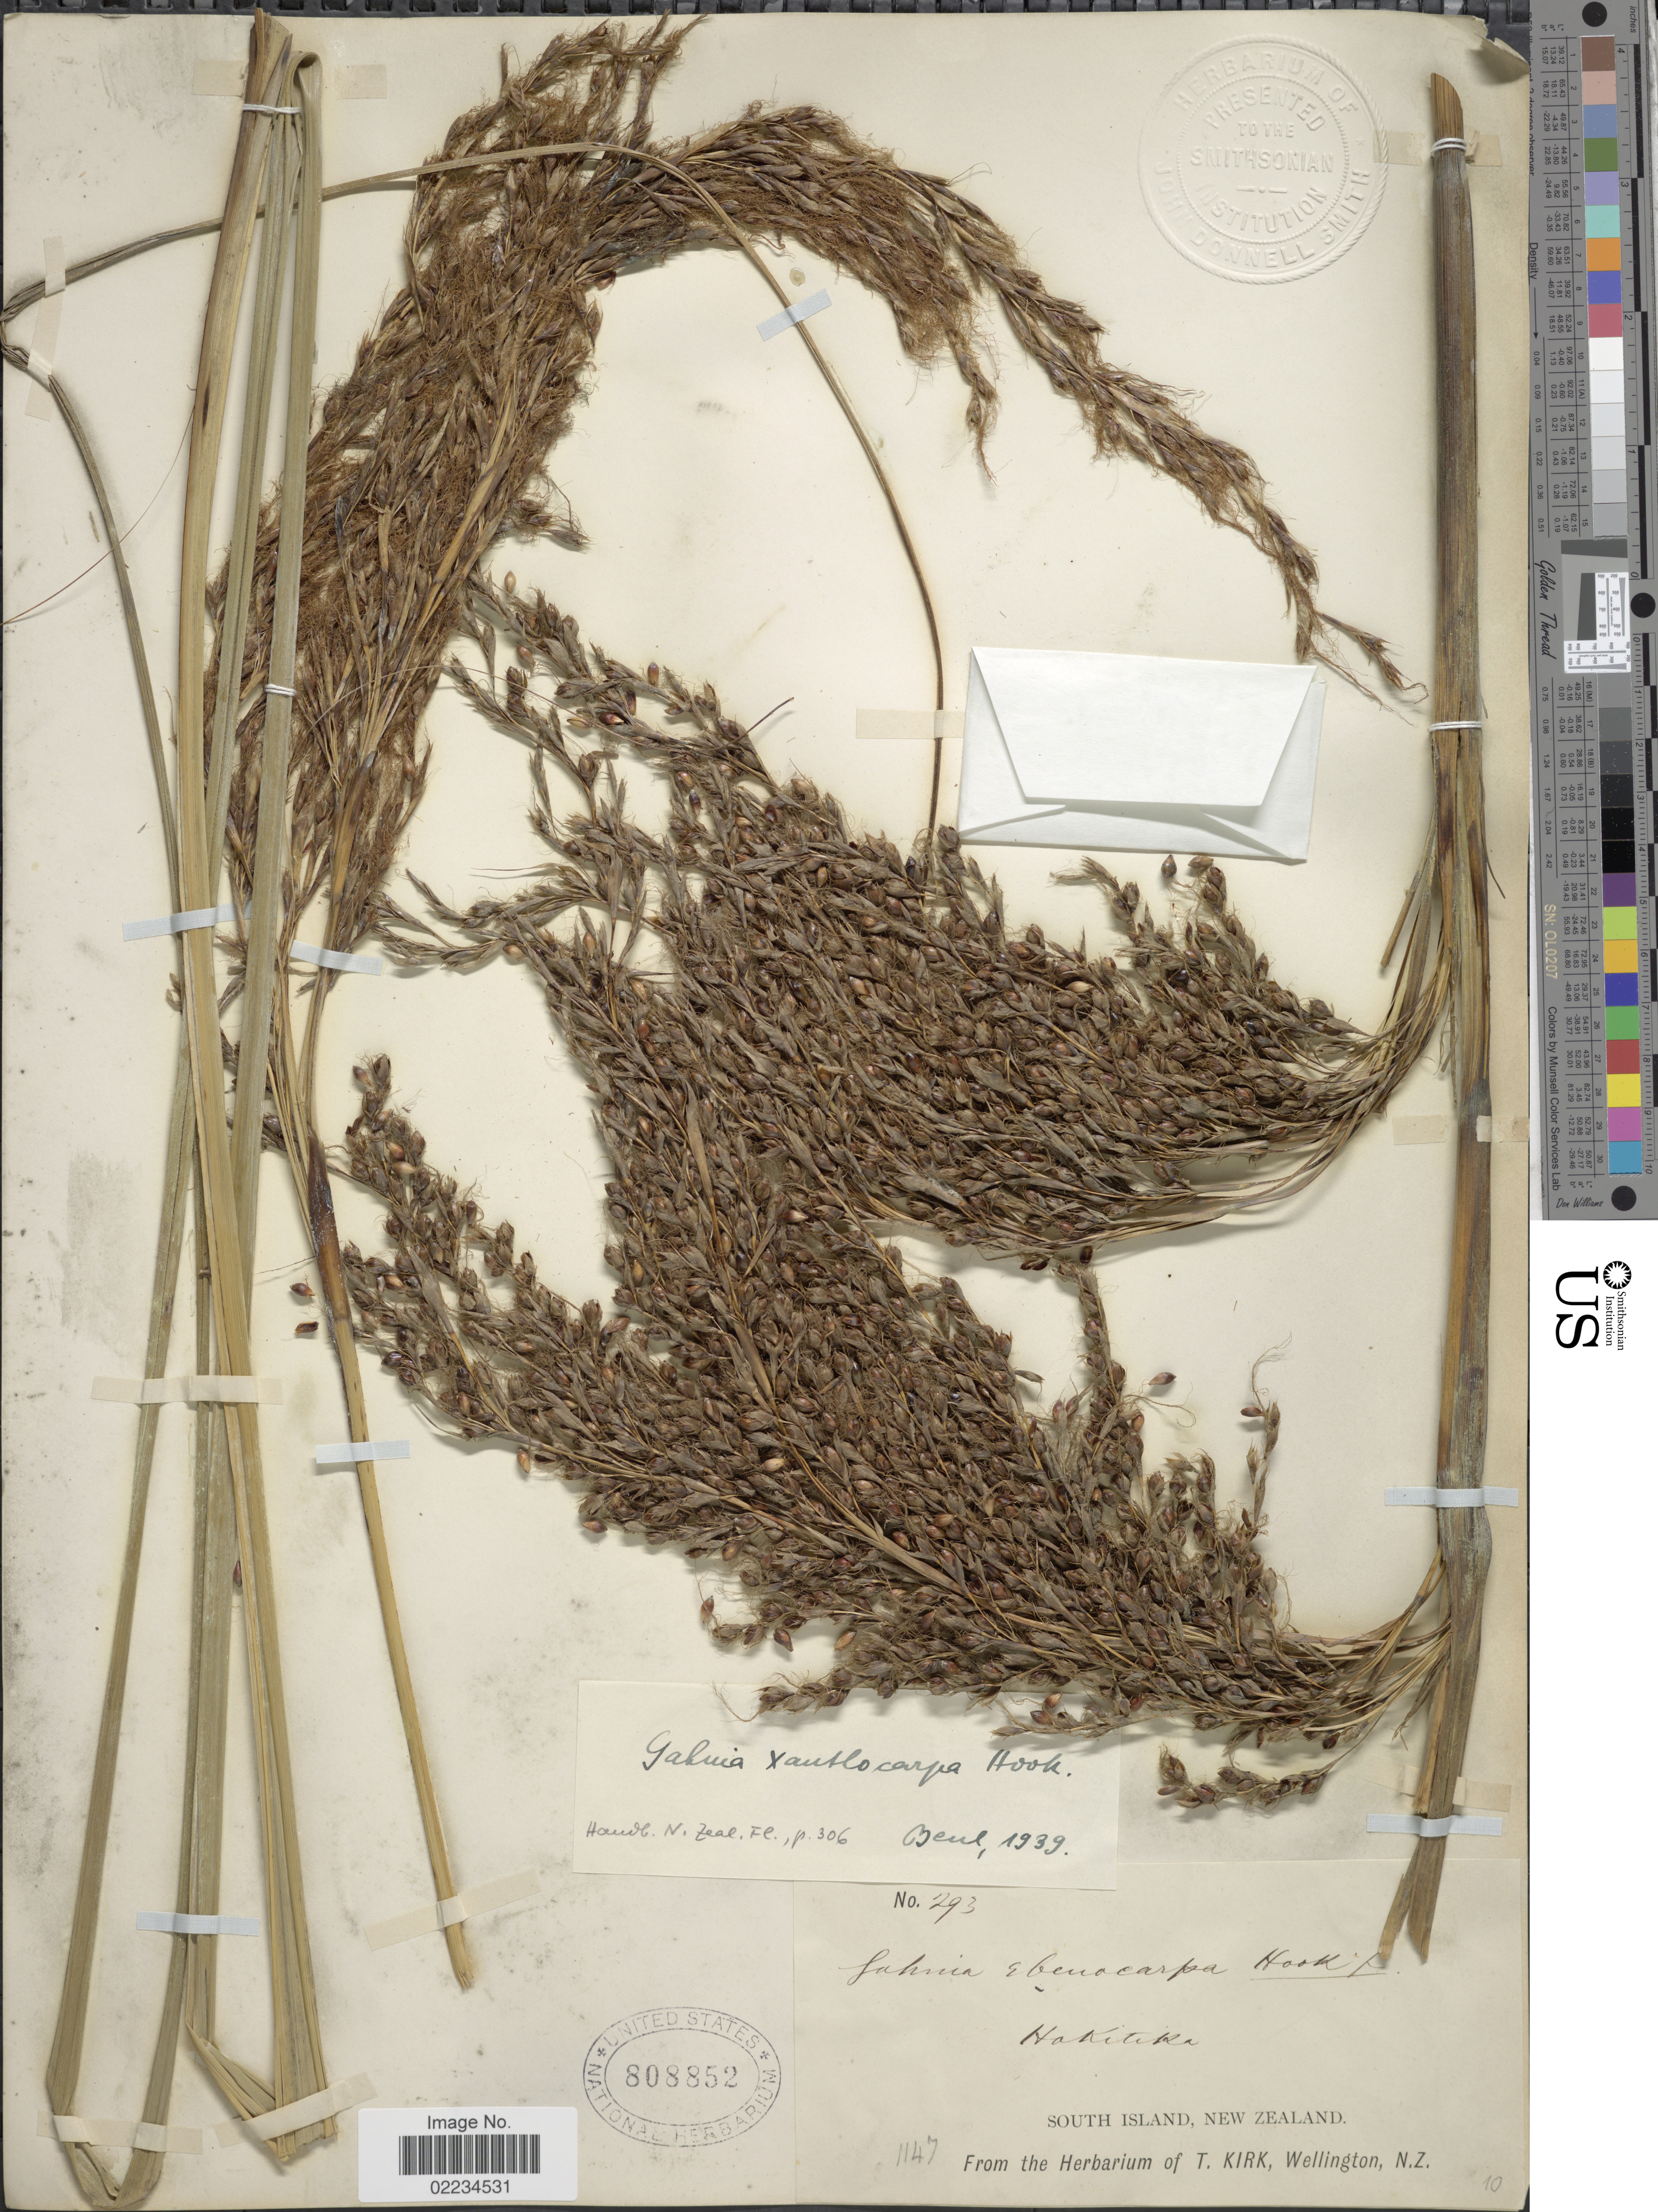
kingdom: Plantae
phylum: Tracheophyta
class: Liliopsida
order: Poales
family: Cyperaceae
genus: Gahnia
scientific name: Gahnia xanthocarpa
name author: (Hook. f.) Hook. f.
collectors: ex herb. T. Kirk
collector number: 293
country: New Zealand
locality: Hakitiki, South Island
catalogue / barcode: US 808852